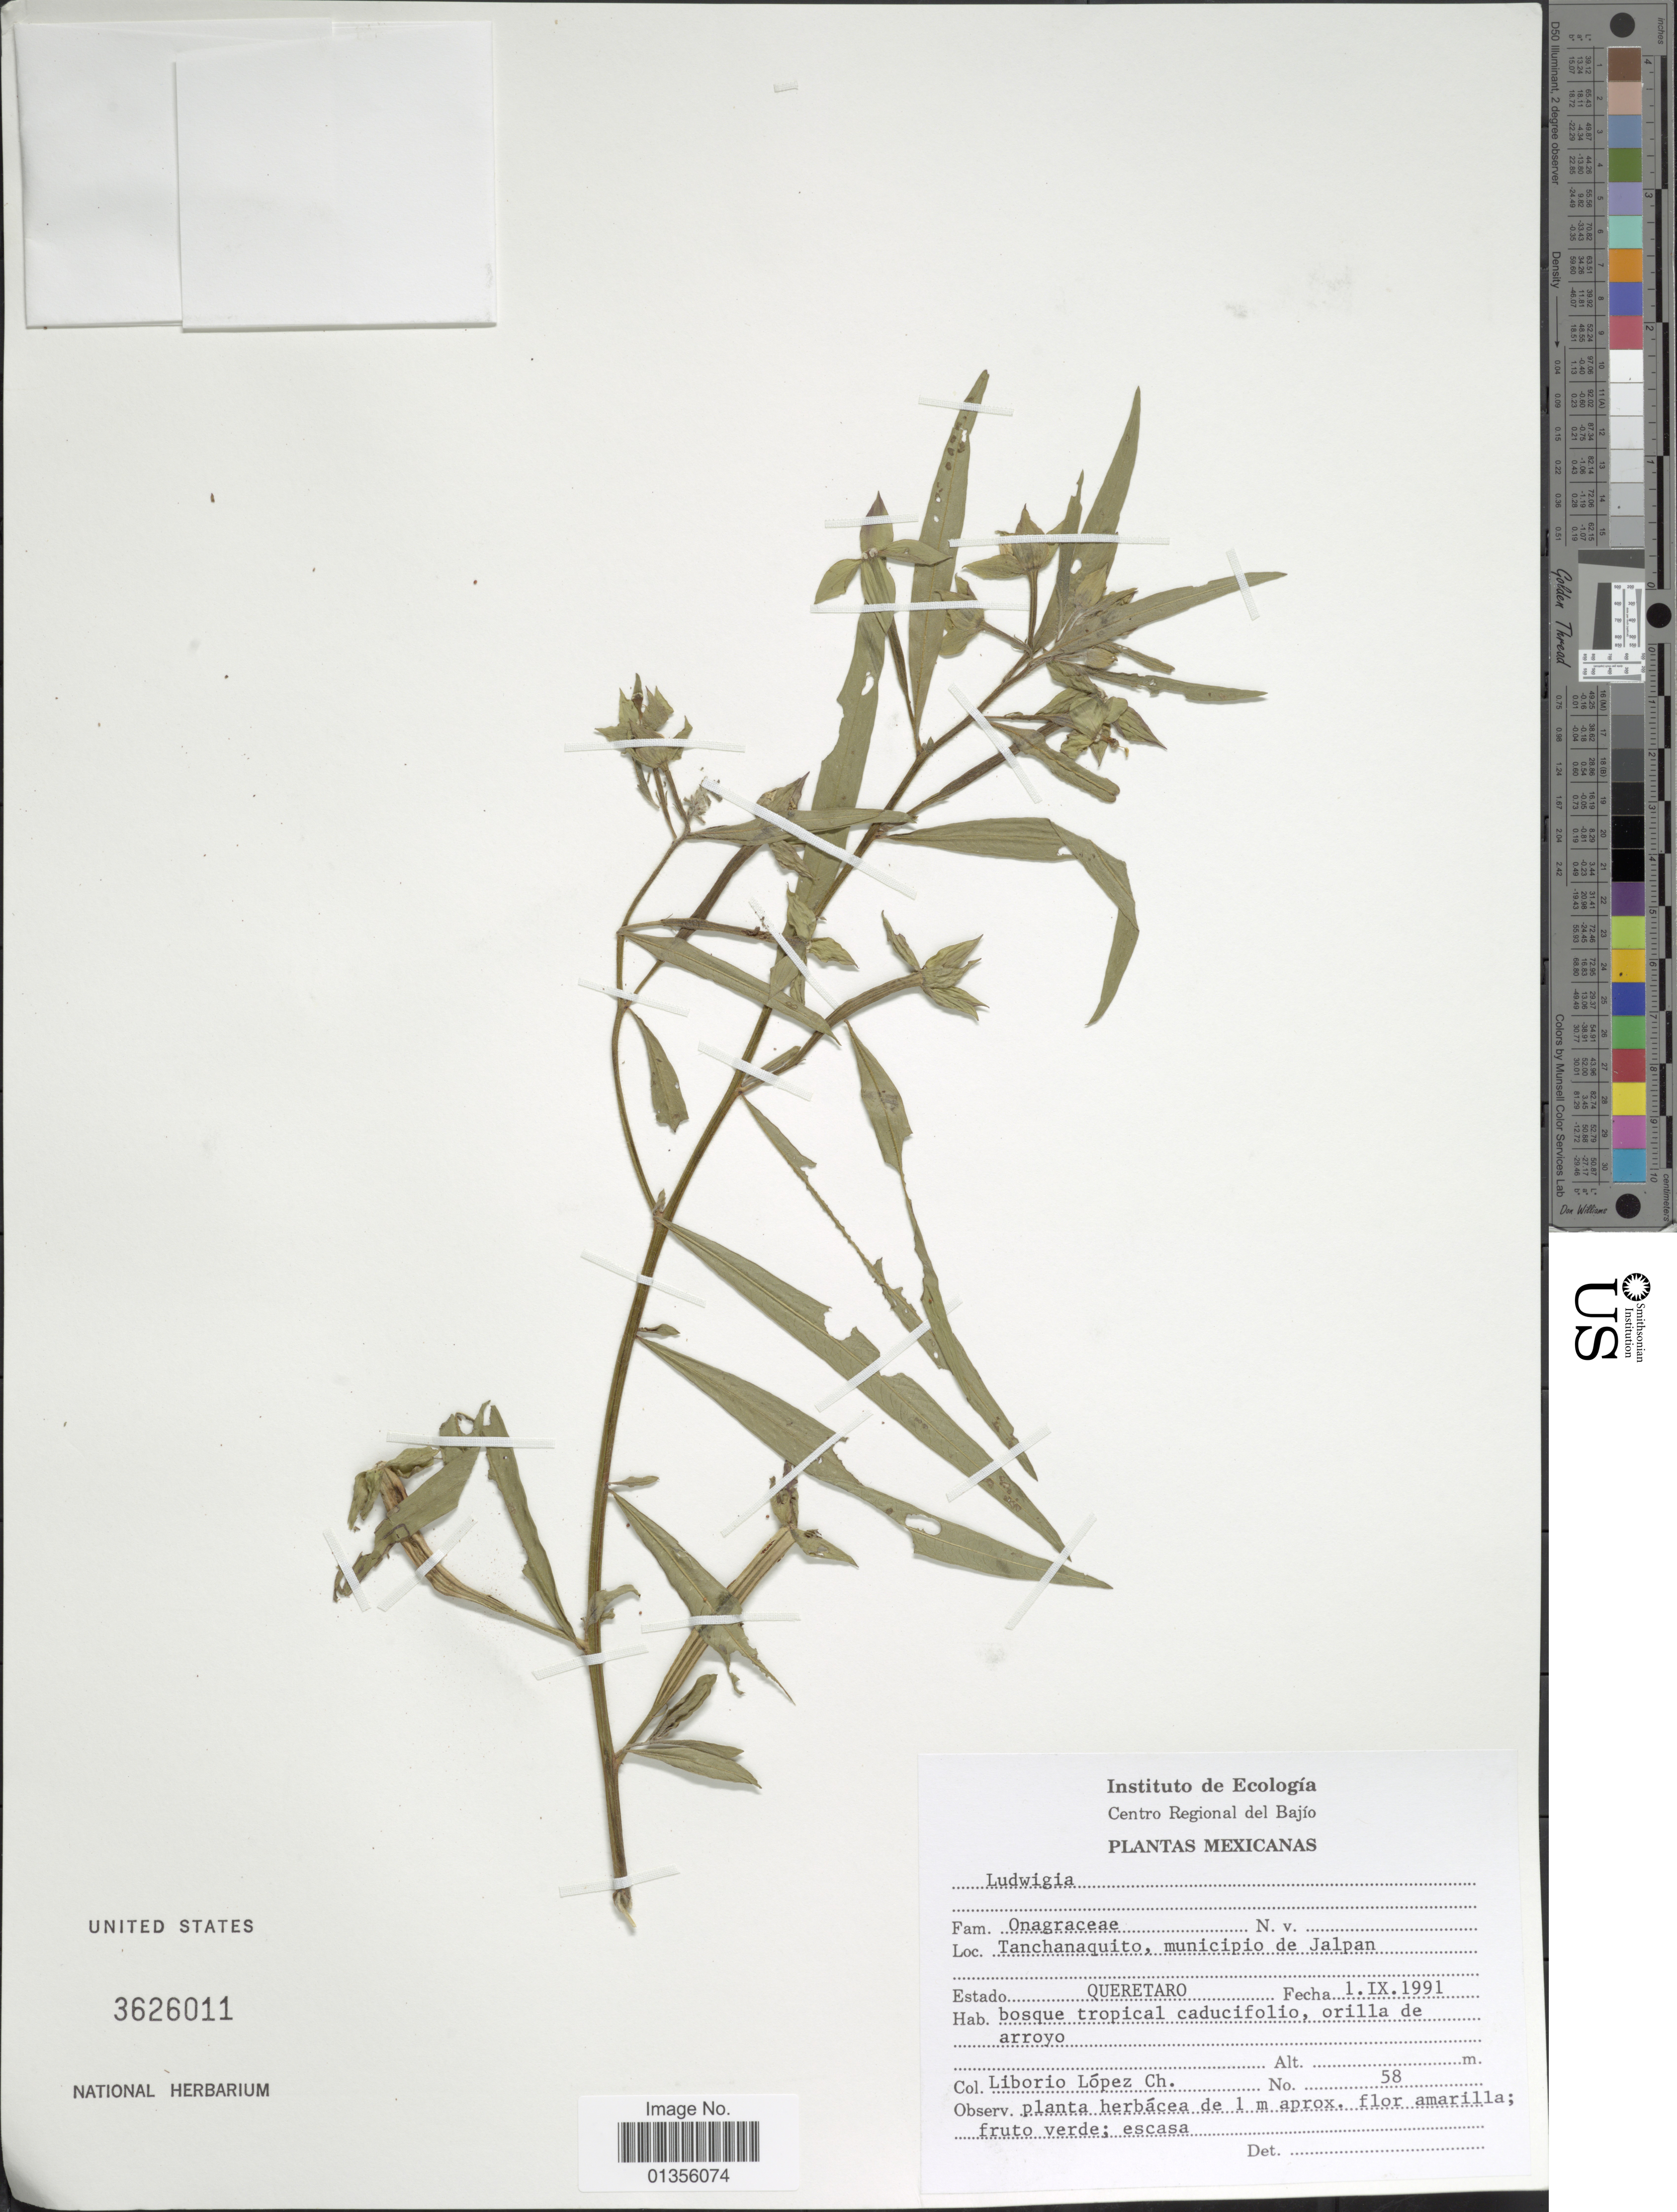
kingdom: Plantae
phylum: Tracheophyta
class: Magnoliopsida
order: Myrtales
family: Onagraceae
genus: Ludwigia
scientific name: Ludwigia sp.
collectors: L. López Ch.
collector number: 58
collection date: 1991-09-01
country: Mexico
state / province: Querétaro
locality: Tanchanaquito, municipio de Jalpan. Estado Queretaro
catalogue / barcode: US 3626011